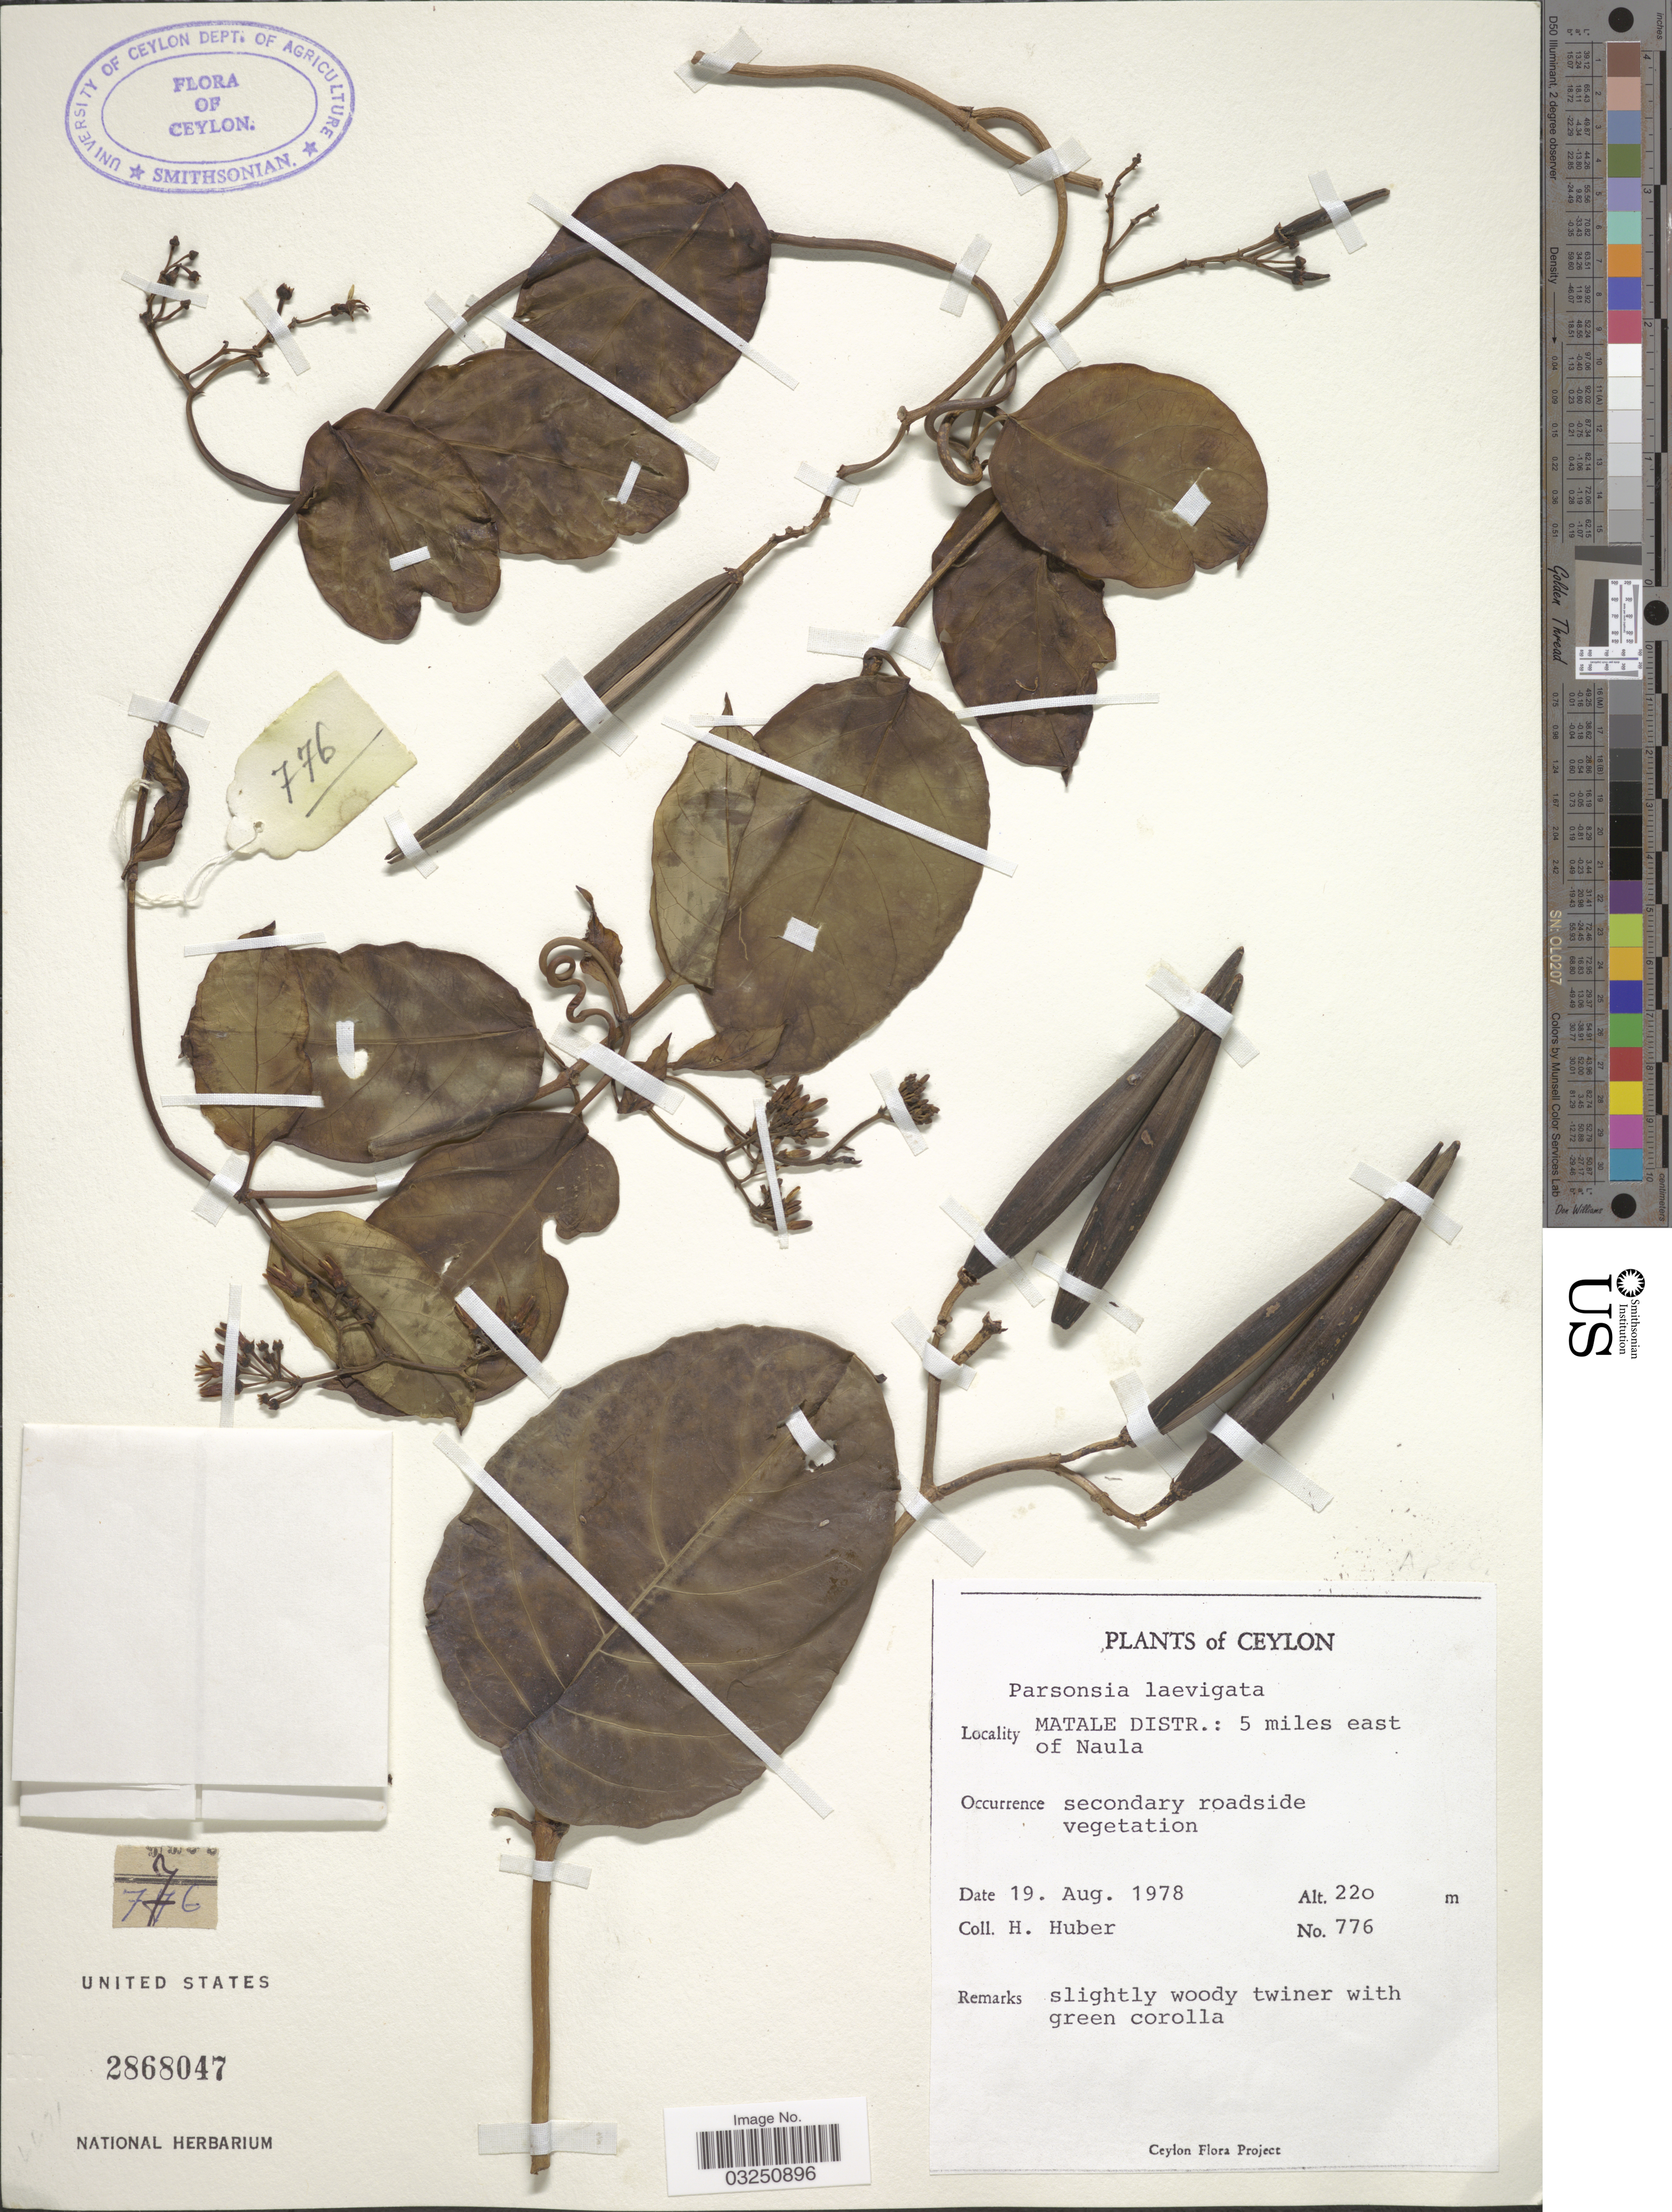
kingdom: Plantae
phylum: Tracheophyta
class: Magnoliopsida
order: Gentianales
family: Apocynaceae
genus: Parsonsia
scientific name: Parsonsia alboflavescens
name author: (Dennst.) Mabberley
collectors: H. Huber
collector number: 776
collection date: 1978-08-19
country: Sri Lanka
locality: Ceylon. Matale Distr.: 5 miles east of Naula.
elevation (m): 220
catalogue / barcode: US 2868047